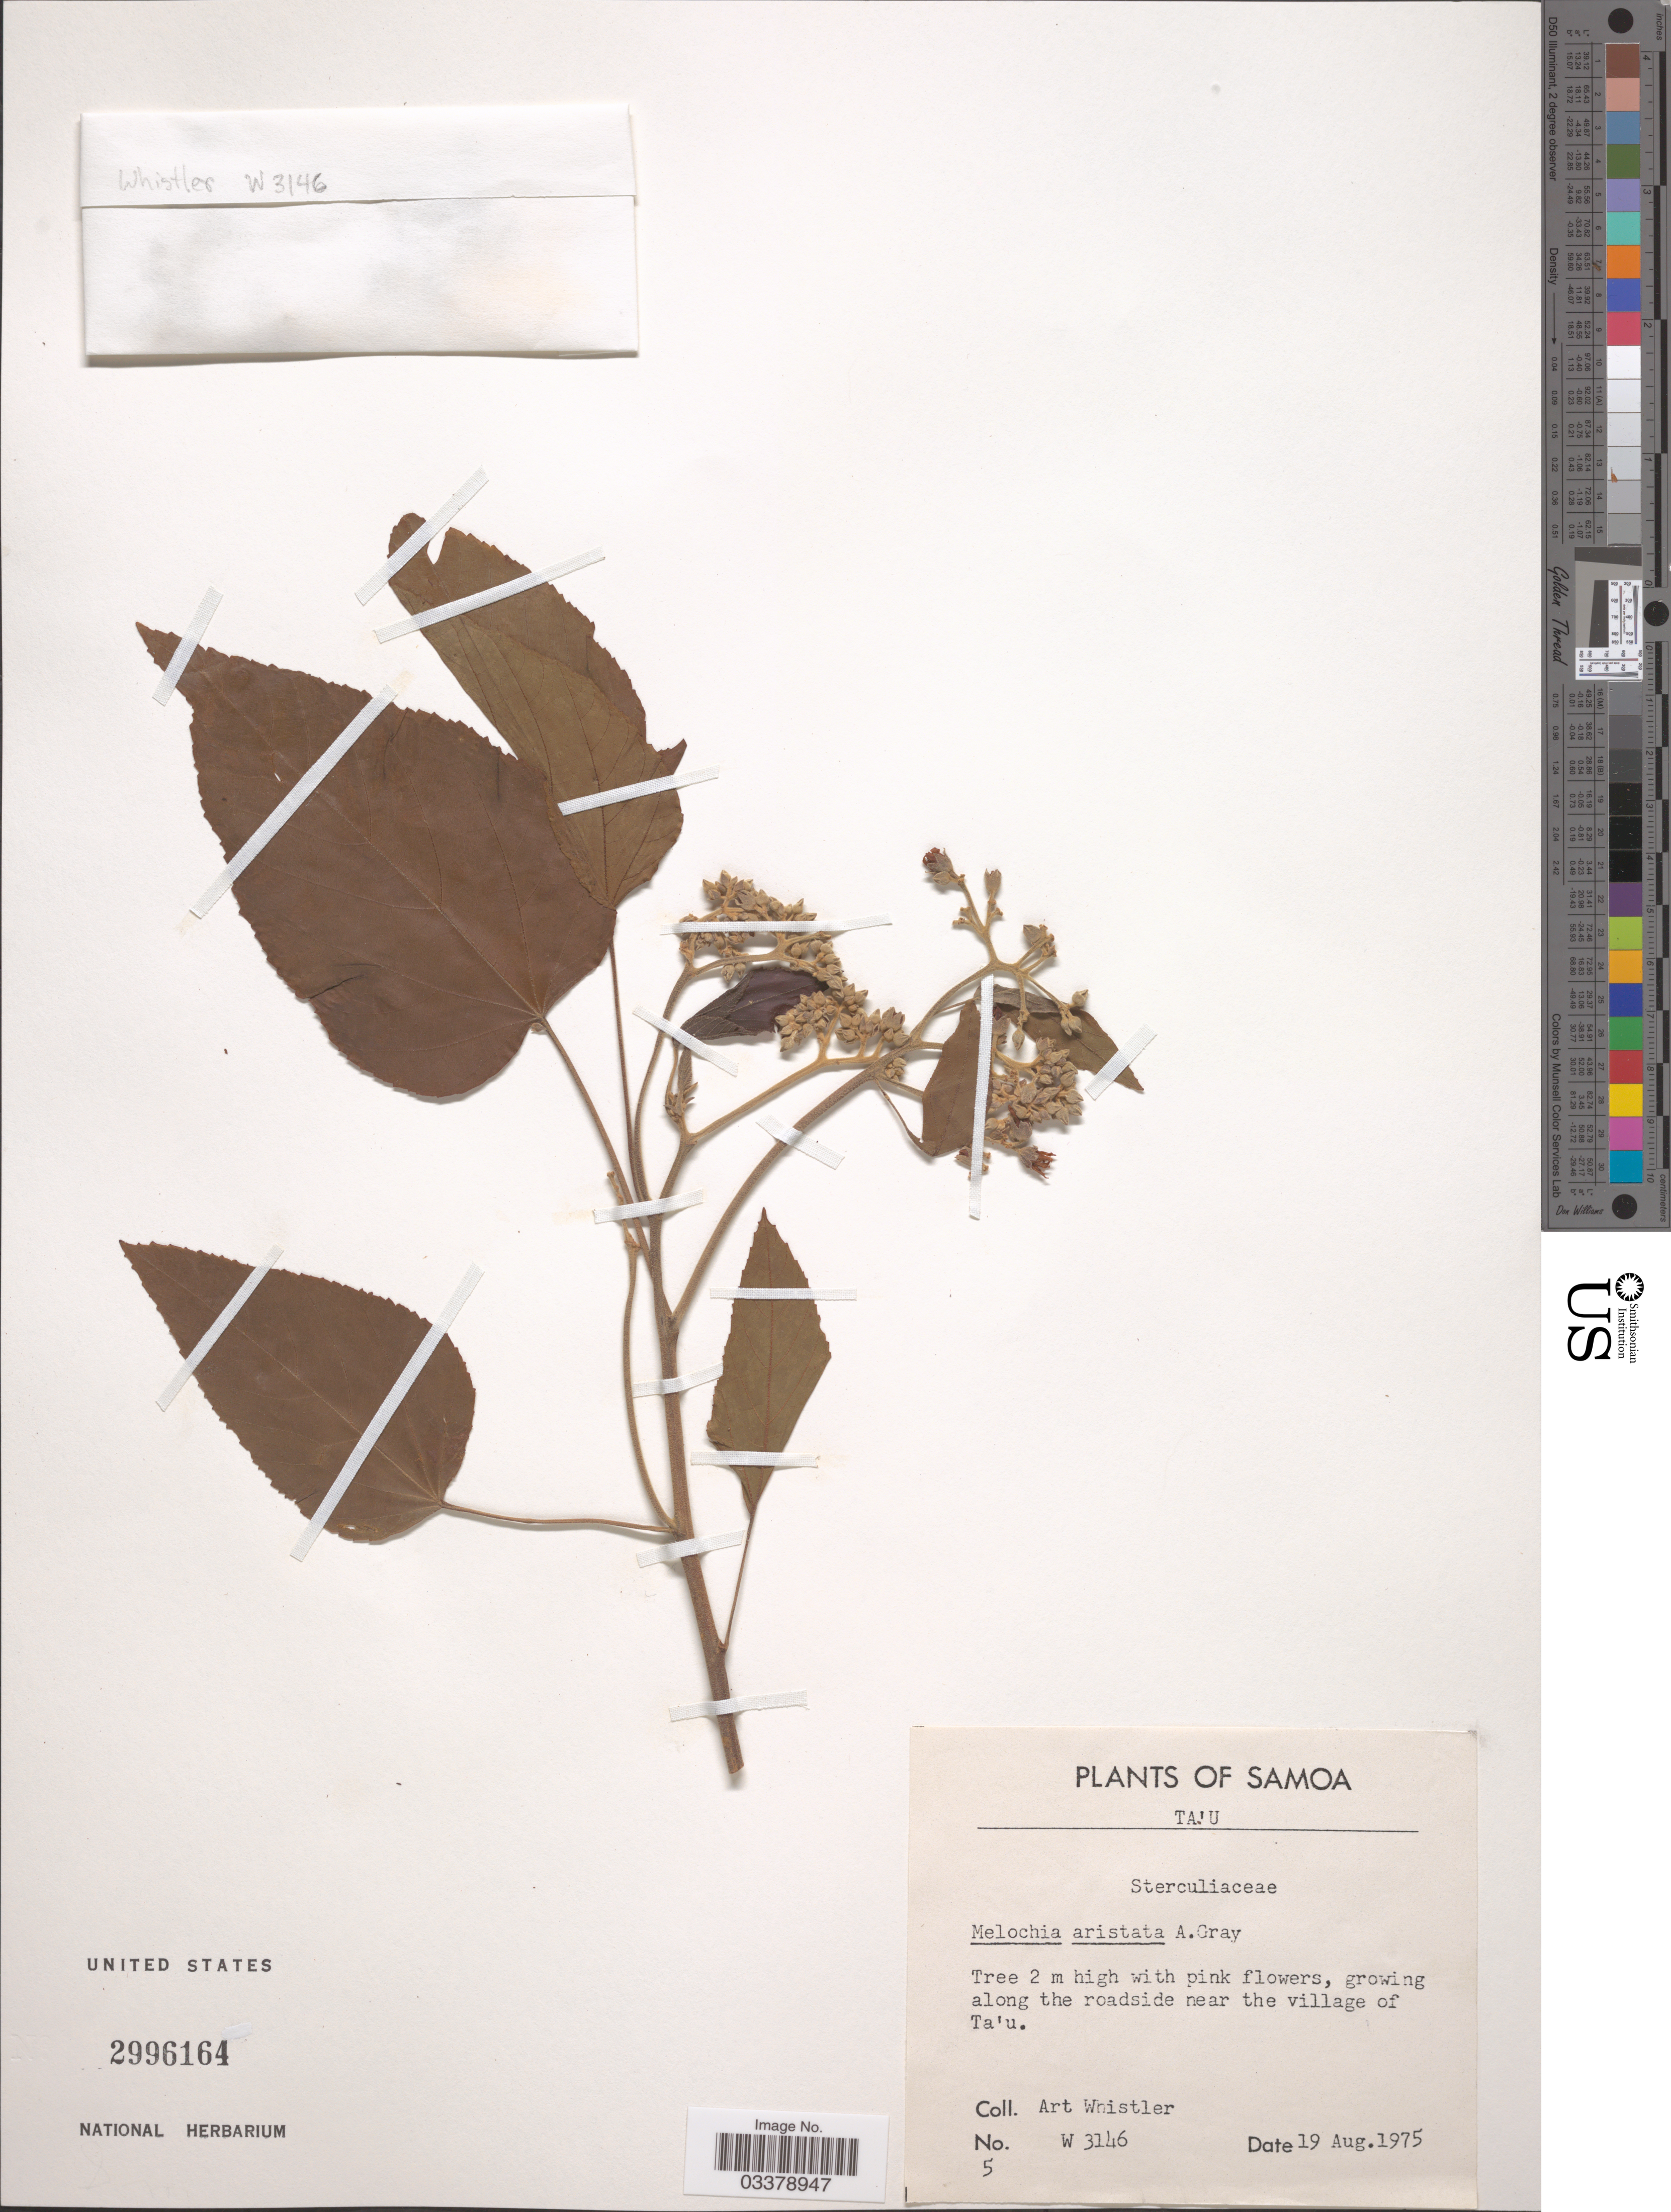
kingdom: Plantae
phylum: Tracheophyta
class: Magnoliopsida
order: Malvales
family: Malvaceae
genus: Melochia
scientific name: Melochia aristata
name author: A. Gray in Wilkes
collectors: A. Whistler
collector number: W 3146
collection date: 1975-08-19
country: American Samoa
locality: Ta'u, growing along the roadside near the village of Ta'u.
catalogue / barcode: US 2996164